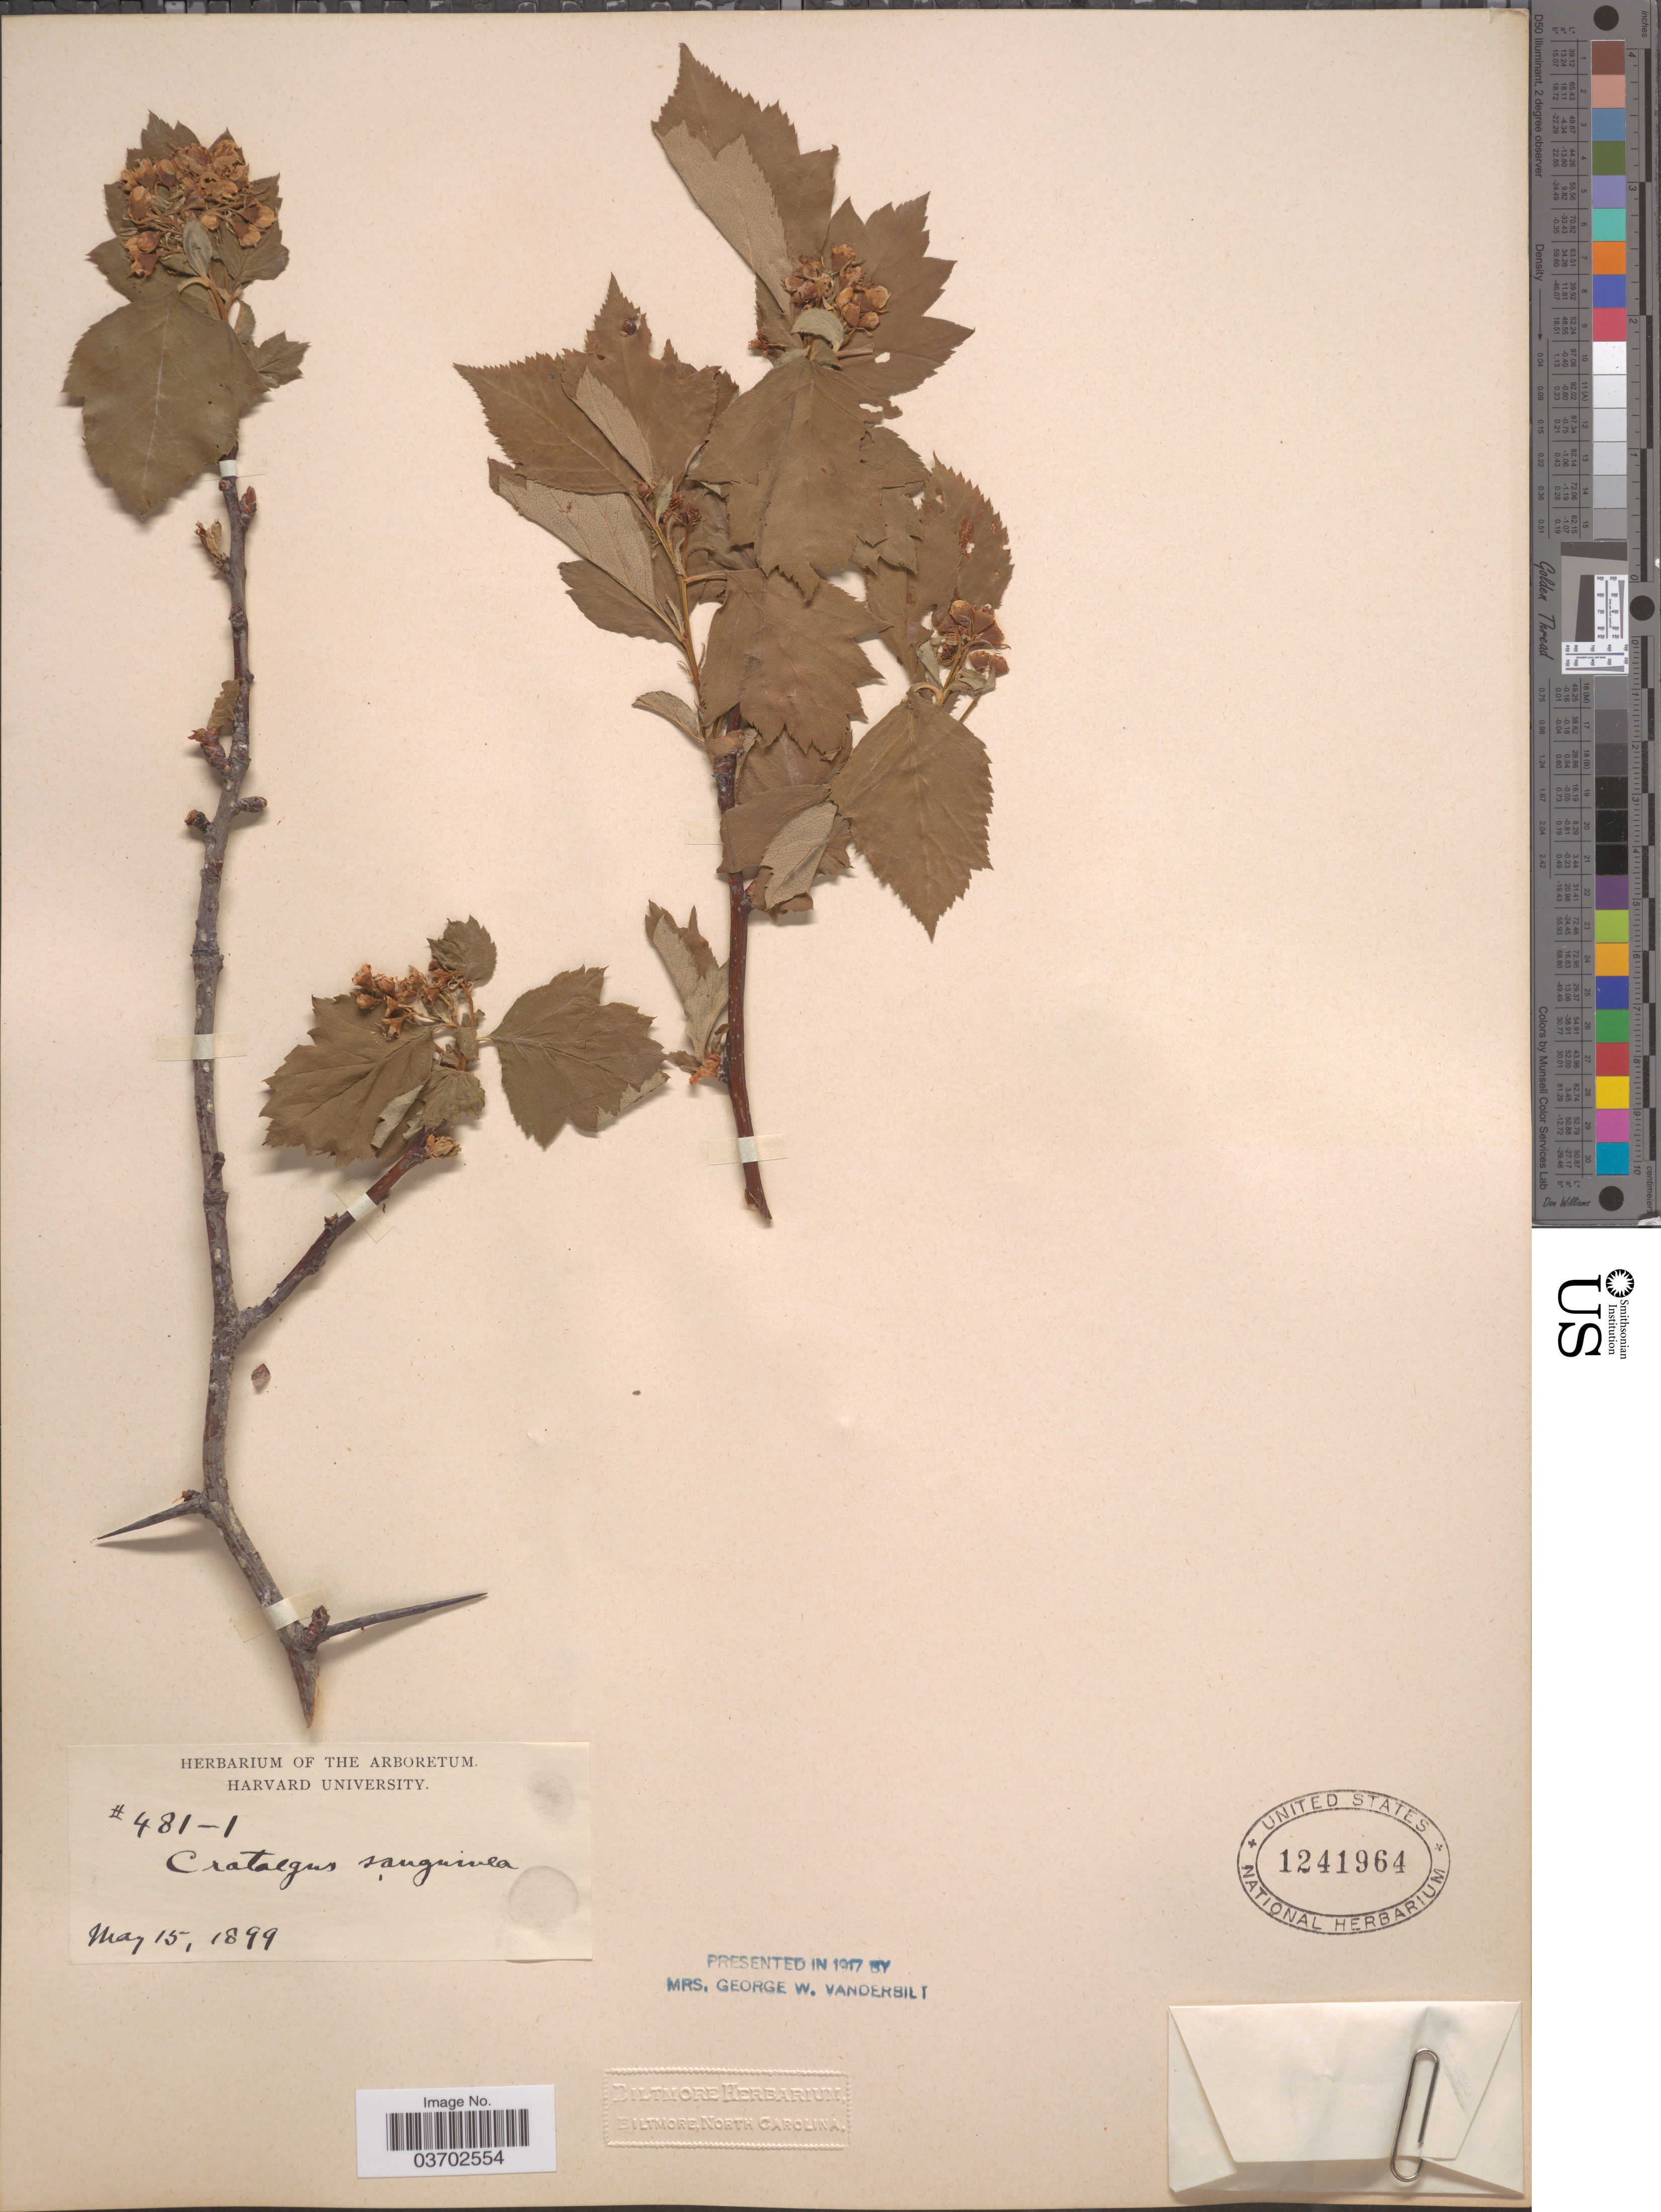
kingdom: Plantae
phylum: Tracheophyta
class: Magnoliopsida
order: Rosales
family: Rosaceae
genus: Crataegus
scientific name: Crataegus sanguinea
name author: Pall.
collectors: Ex herb. of the Arboretum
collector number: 481-1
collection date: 1899-05-15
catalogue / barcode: US 1241964